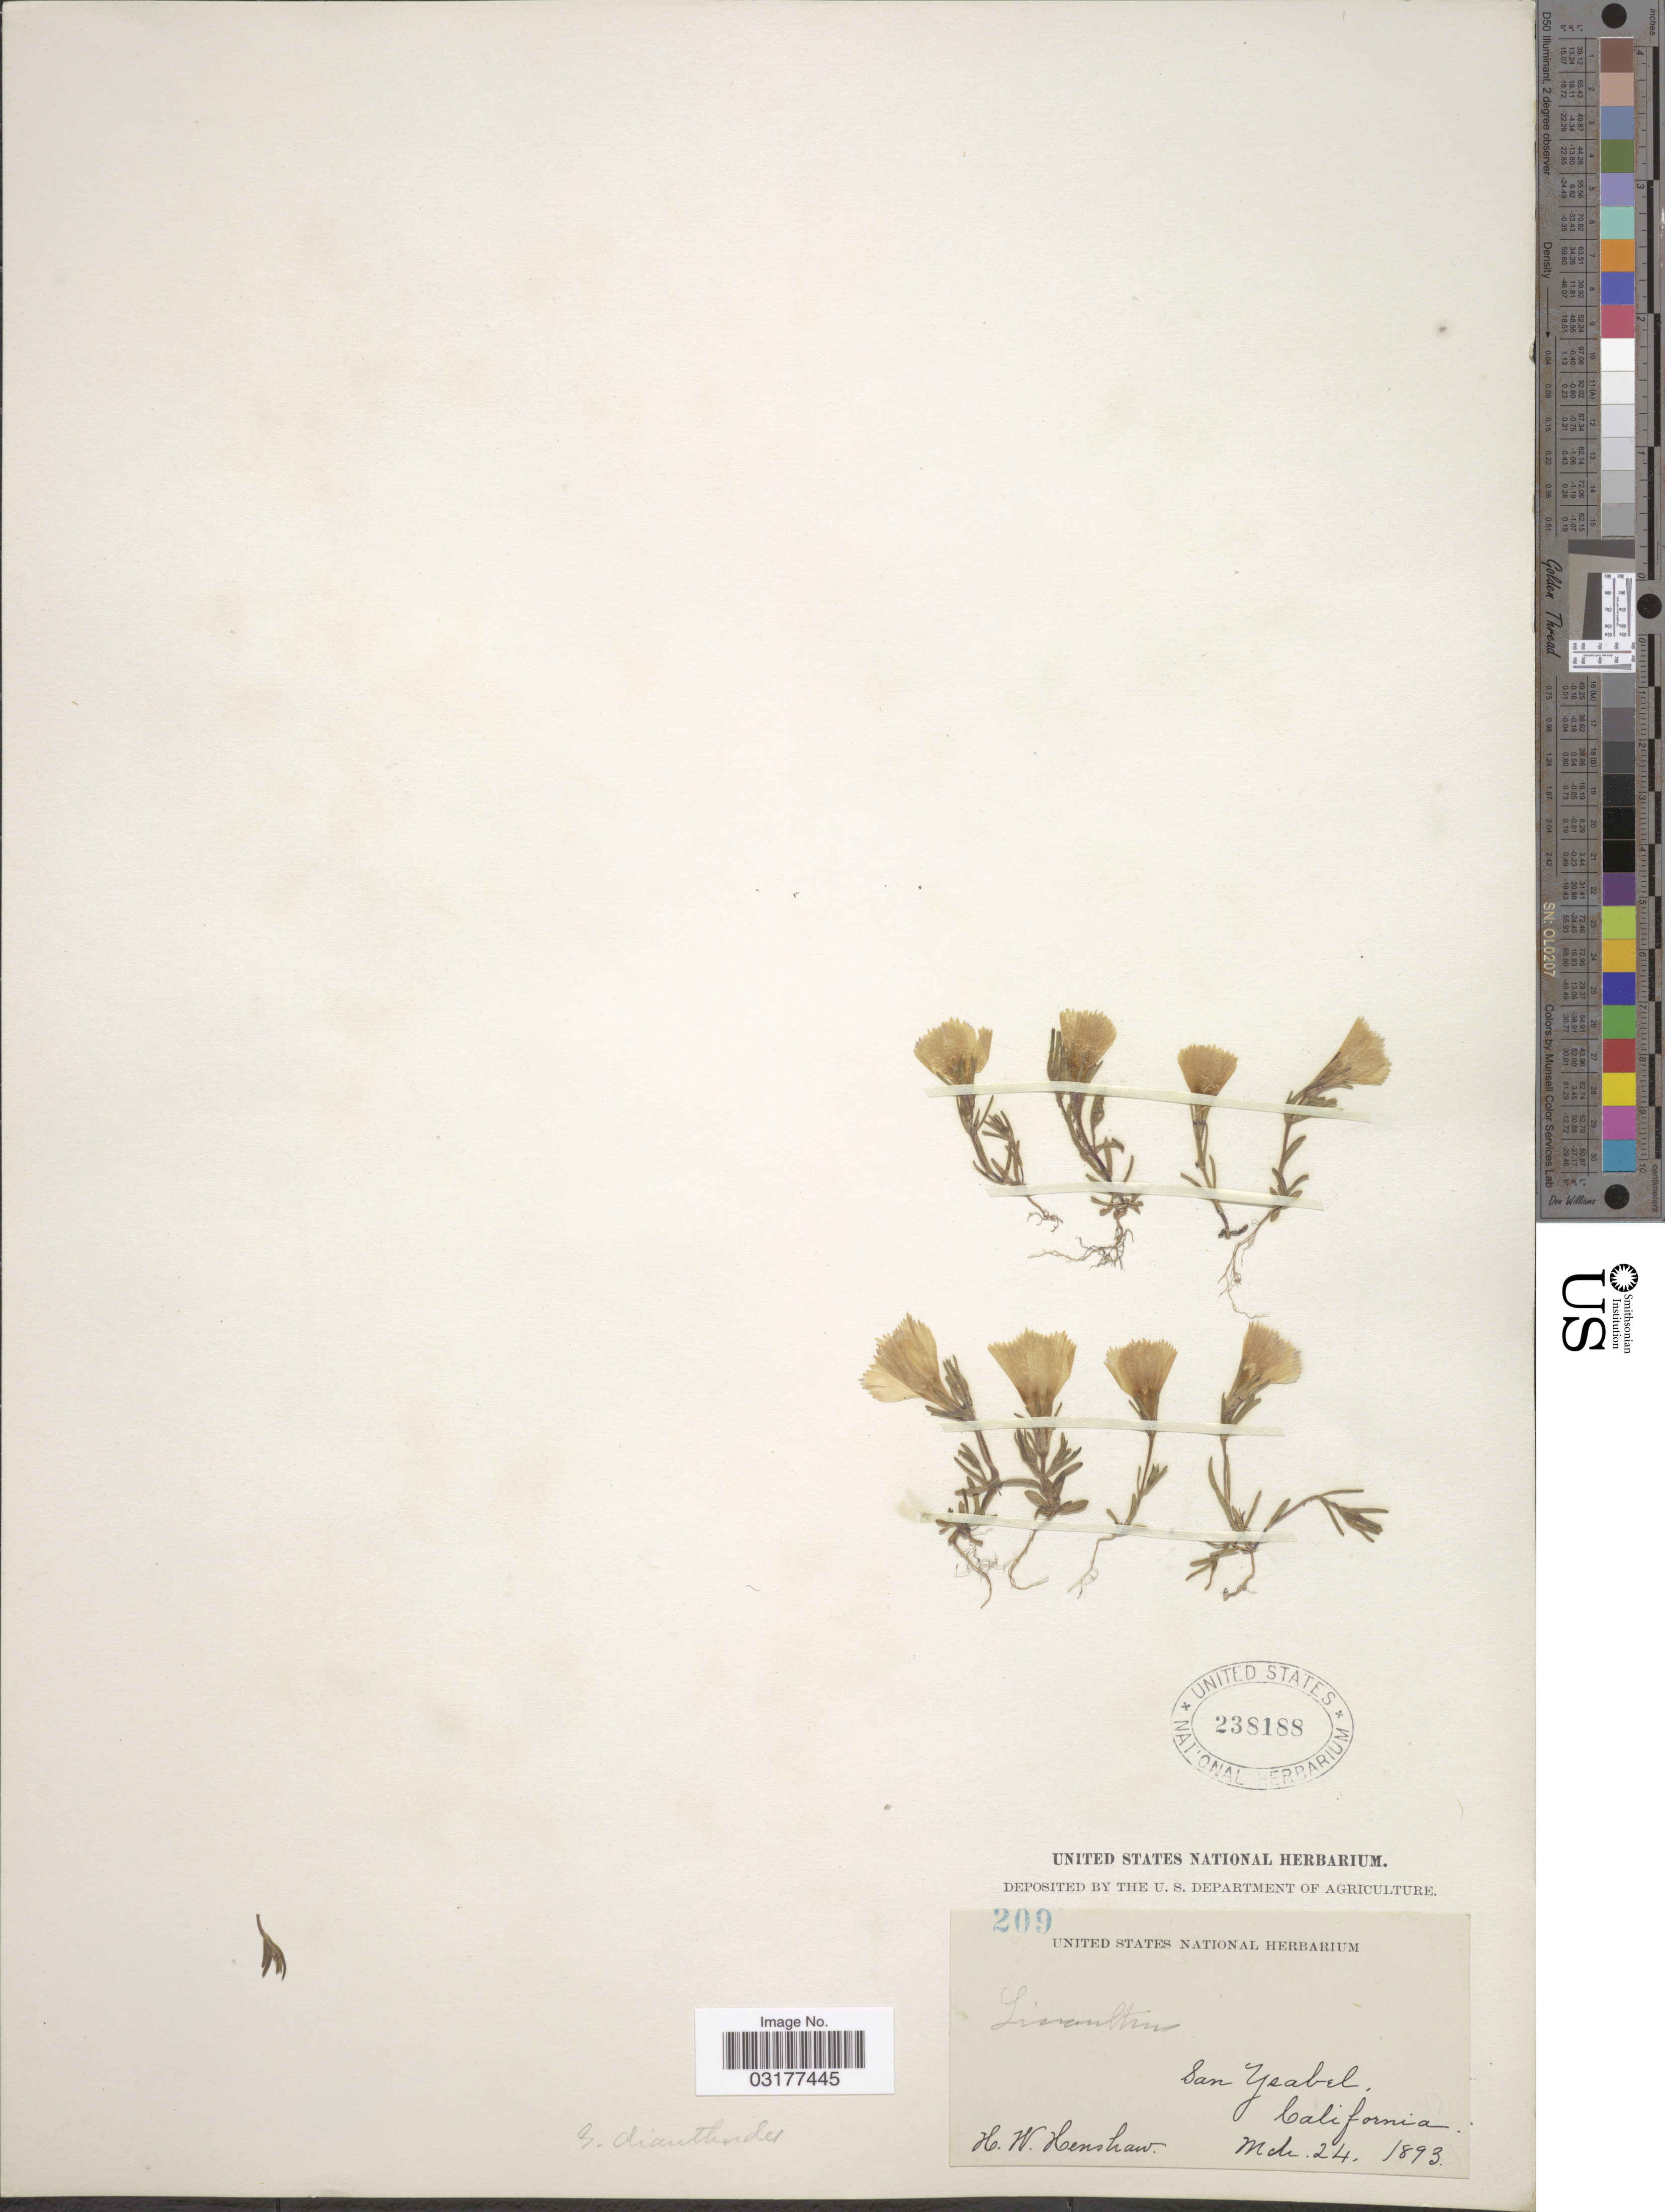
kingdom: Plantae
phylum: Tracheophyta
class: Magnoliopsida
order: Ericales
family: Polemoniaceae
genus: Linanthus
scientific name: Linanthus dianthiflorus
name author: (Benth.) Greene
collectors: H. Henshaw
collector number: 209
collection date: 1893-03-24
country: United States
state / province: California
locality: San Ysabel.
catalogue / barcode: US 238188